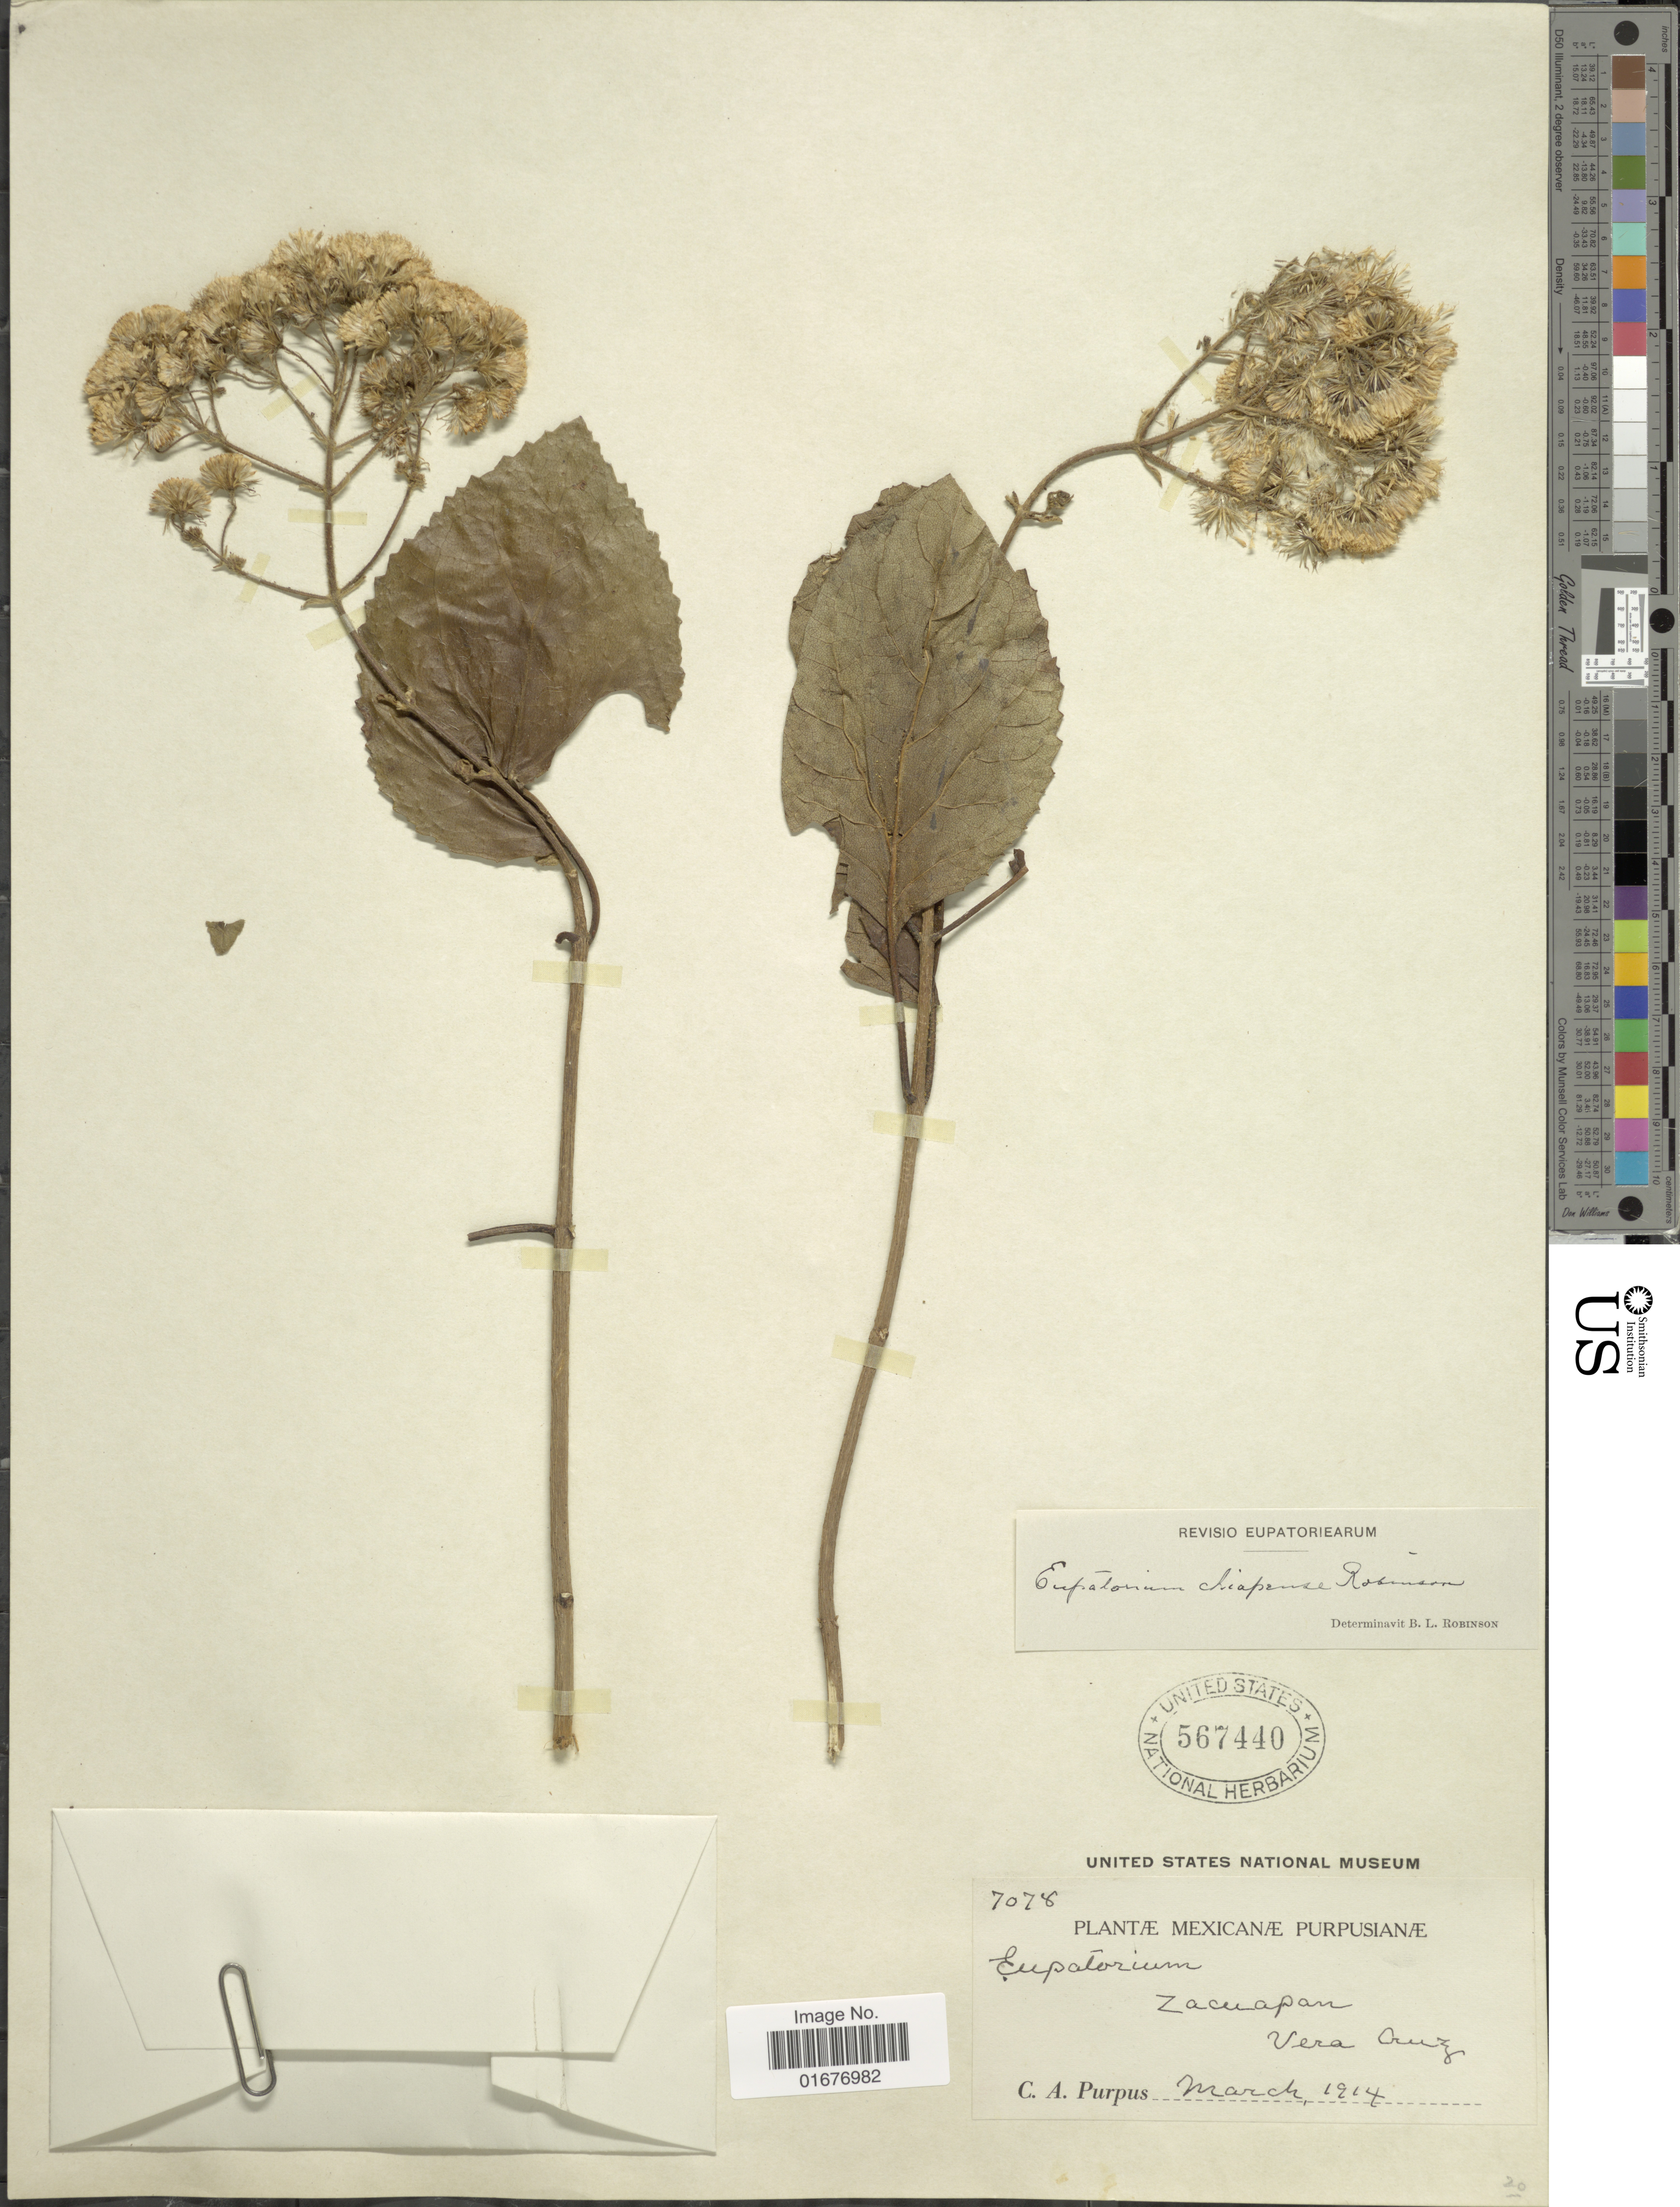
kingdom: Plantae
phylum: Tracheophyta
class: Magnoliopsida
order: Asterales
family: Asteraceae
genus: Ageratina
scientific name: Ageratina vernalis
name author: (Vatke & Kurtz) R.M. King & H. Rob.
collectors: C. A. Purpus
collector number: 7078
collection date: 1914-03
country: Mexico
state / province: Veracruz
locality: Mexicanae, Purpusianae, Zacuapan, Vera Cruz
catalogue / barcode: US 567440